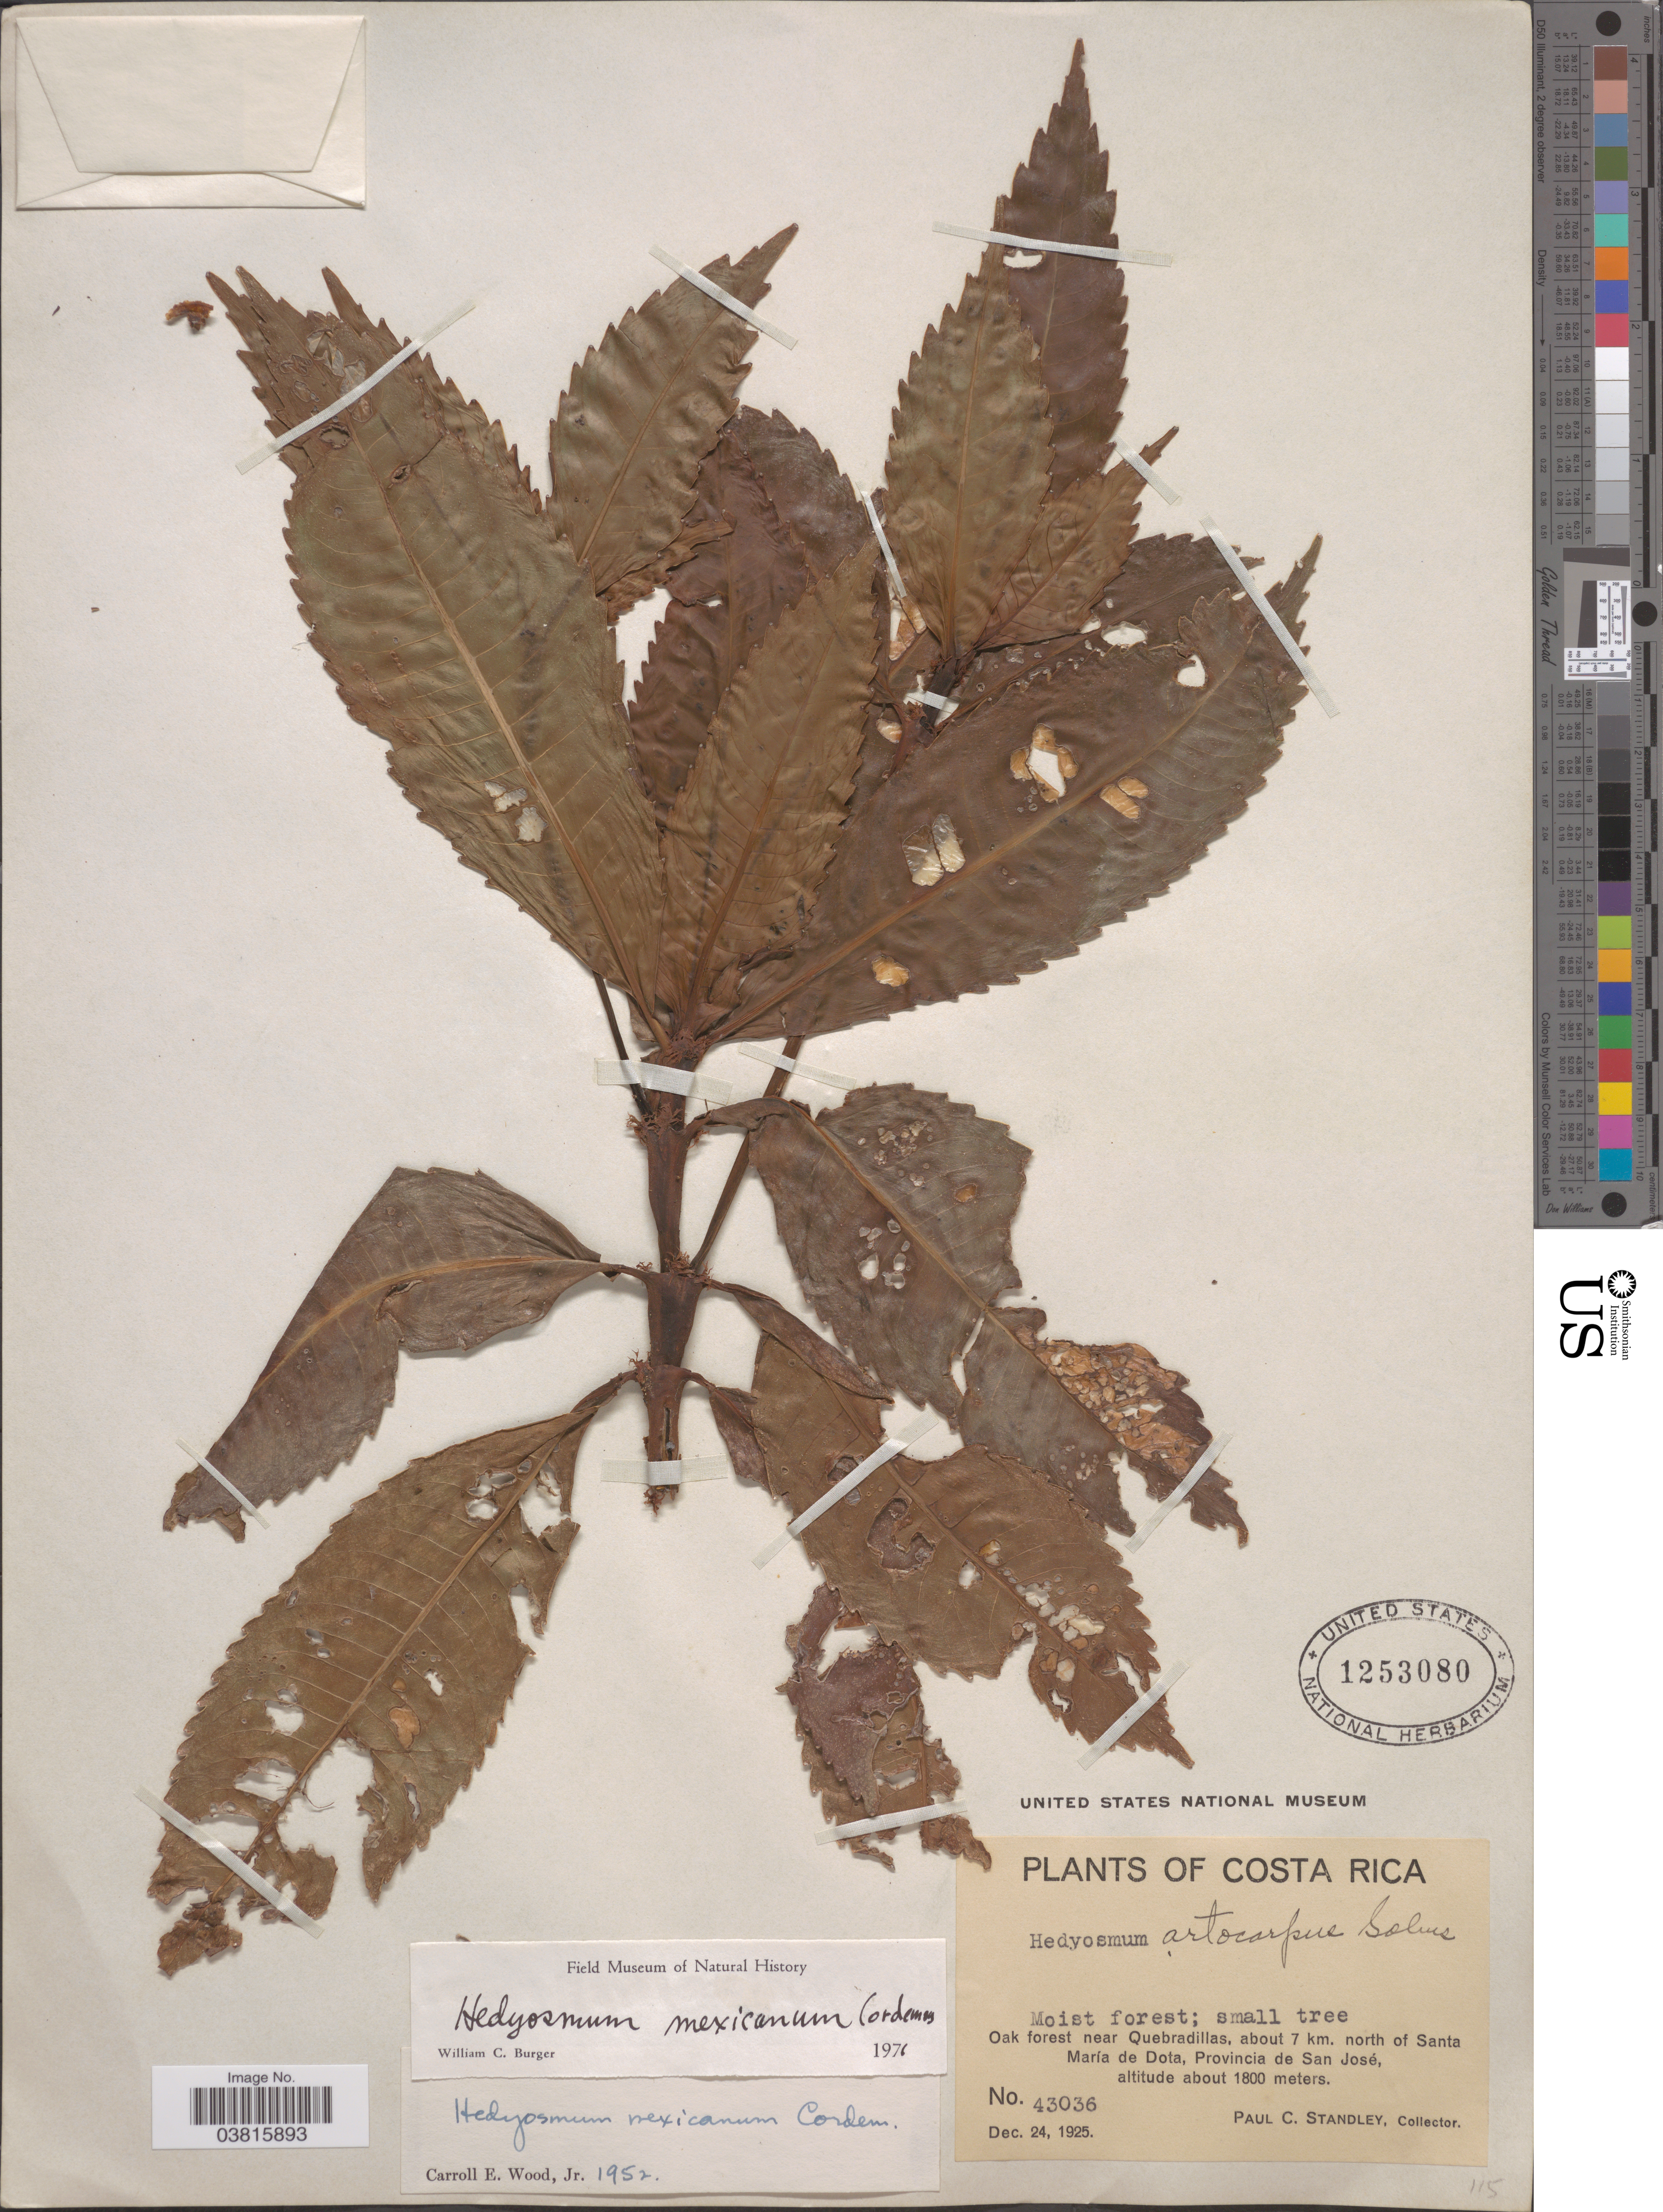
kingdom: Plantae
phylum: Tracheophyta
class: Magnoliopsida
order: Chloranthales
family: Chloranthaceae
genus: Hedyosmum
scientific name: Hedyosmum artocarpus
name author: Solms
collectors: P. C. Standley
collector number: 43036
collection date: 1925-12-24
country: Costa Rica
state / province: San José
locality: Oak forest near Quebradillas, about 7 km. north of Santa María de Dota.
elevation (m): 1800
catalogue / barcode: US 1253080